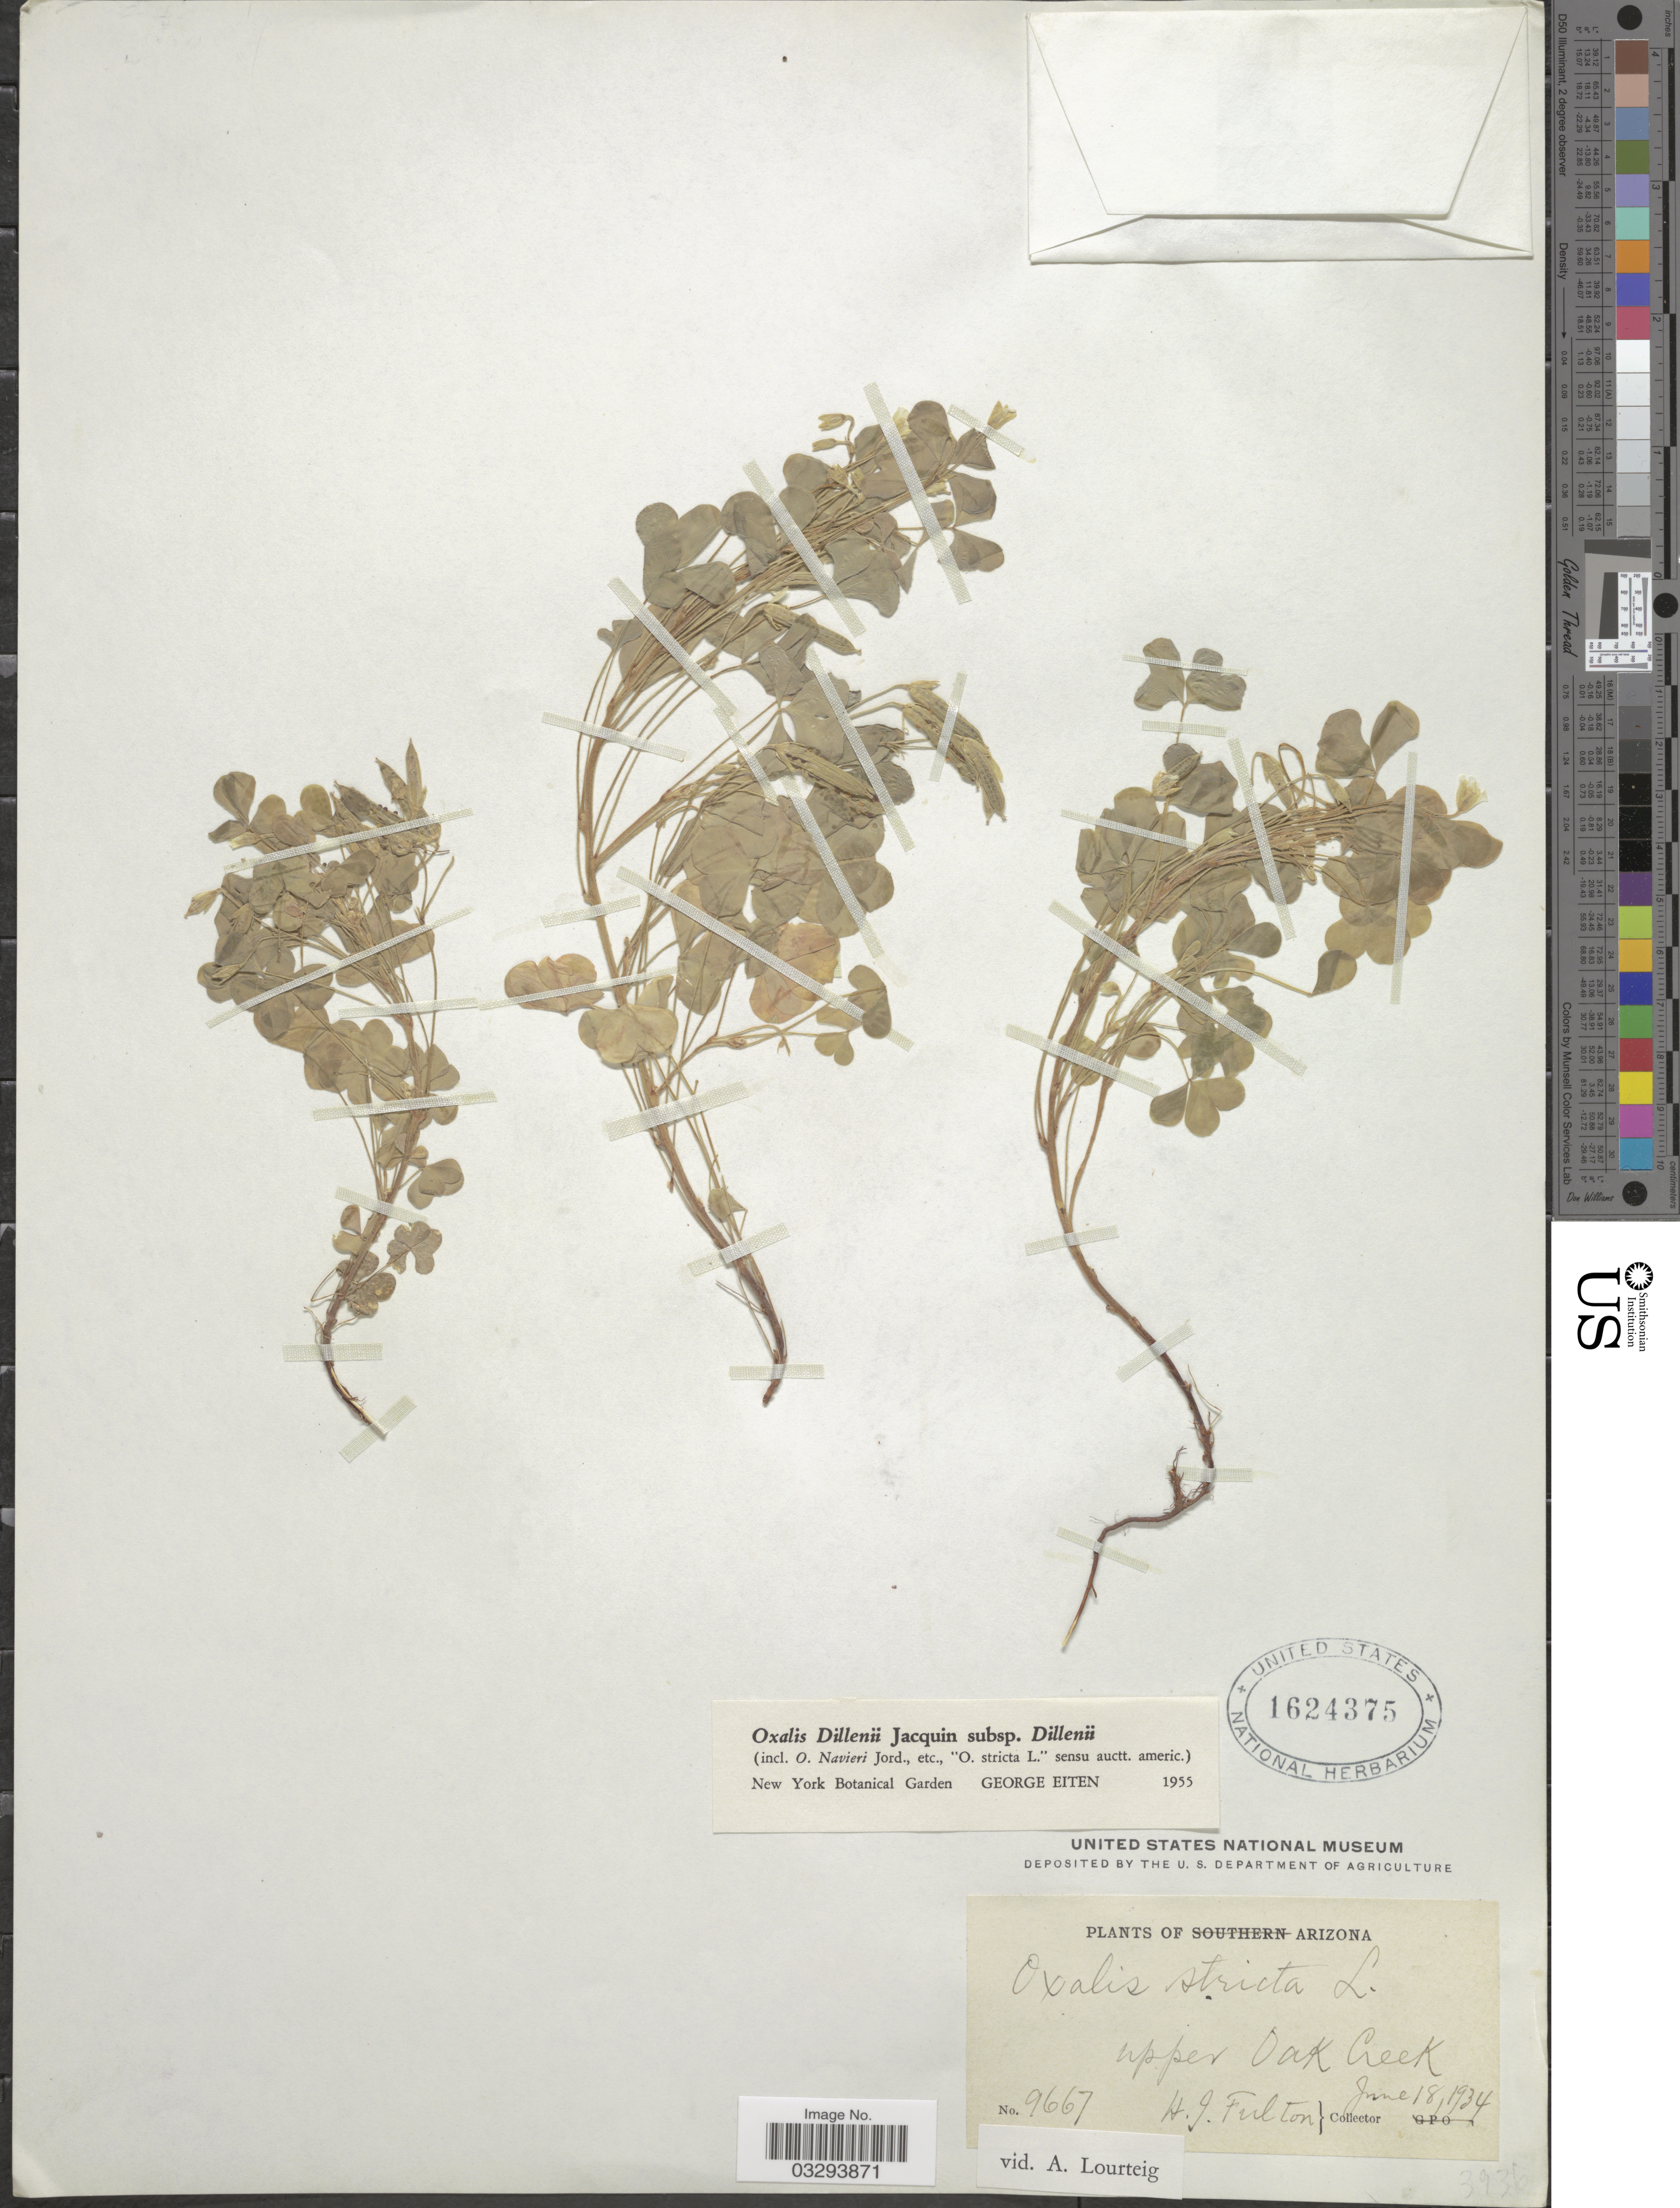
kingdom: Plantae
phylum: Tracheophyta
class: Magnoliopsida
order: Oxalidales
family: Oxalidaceae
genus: Oxalis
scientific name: Oxalis stricta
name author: L.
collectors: H. Fulton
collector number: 9667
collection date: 1934-06-18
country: United States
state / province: Arizona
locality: Upper Oak Creek.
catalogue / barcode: US 1624375